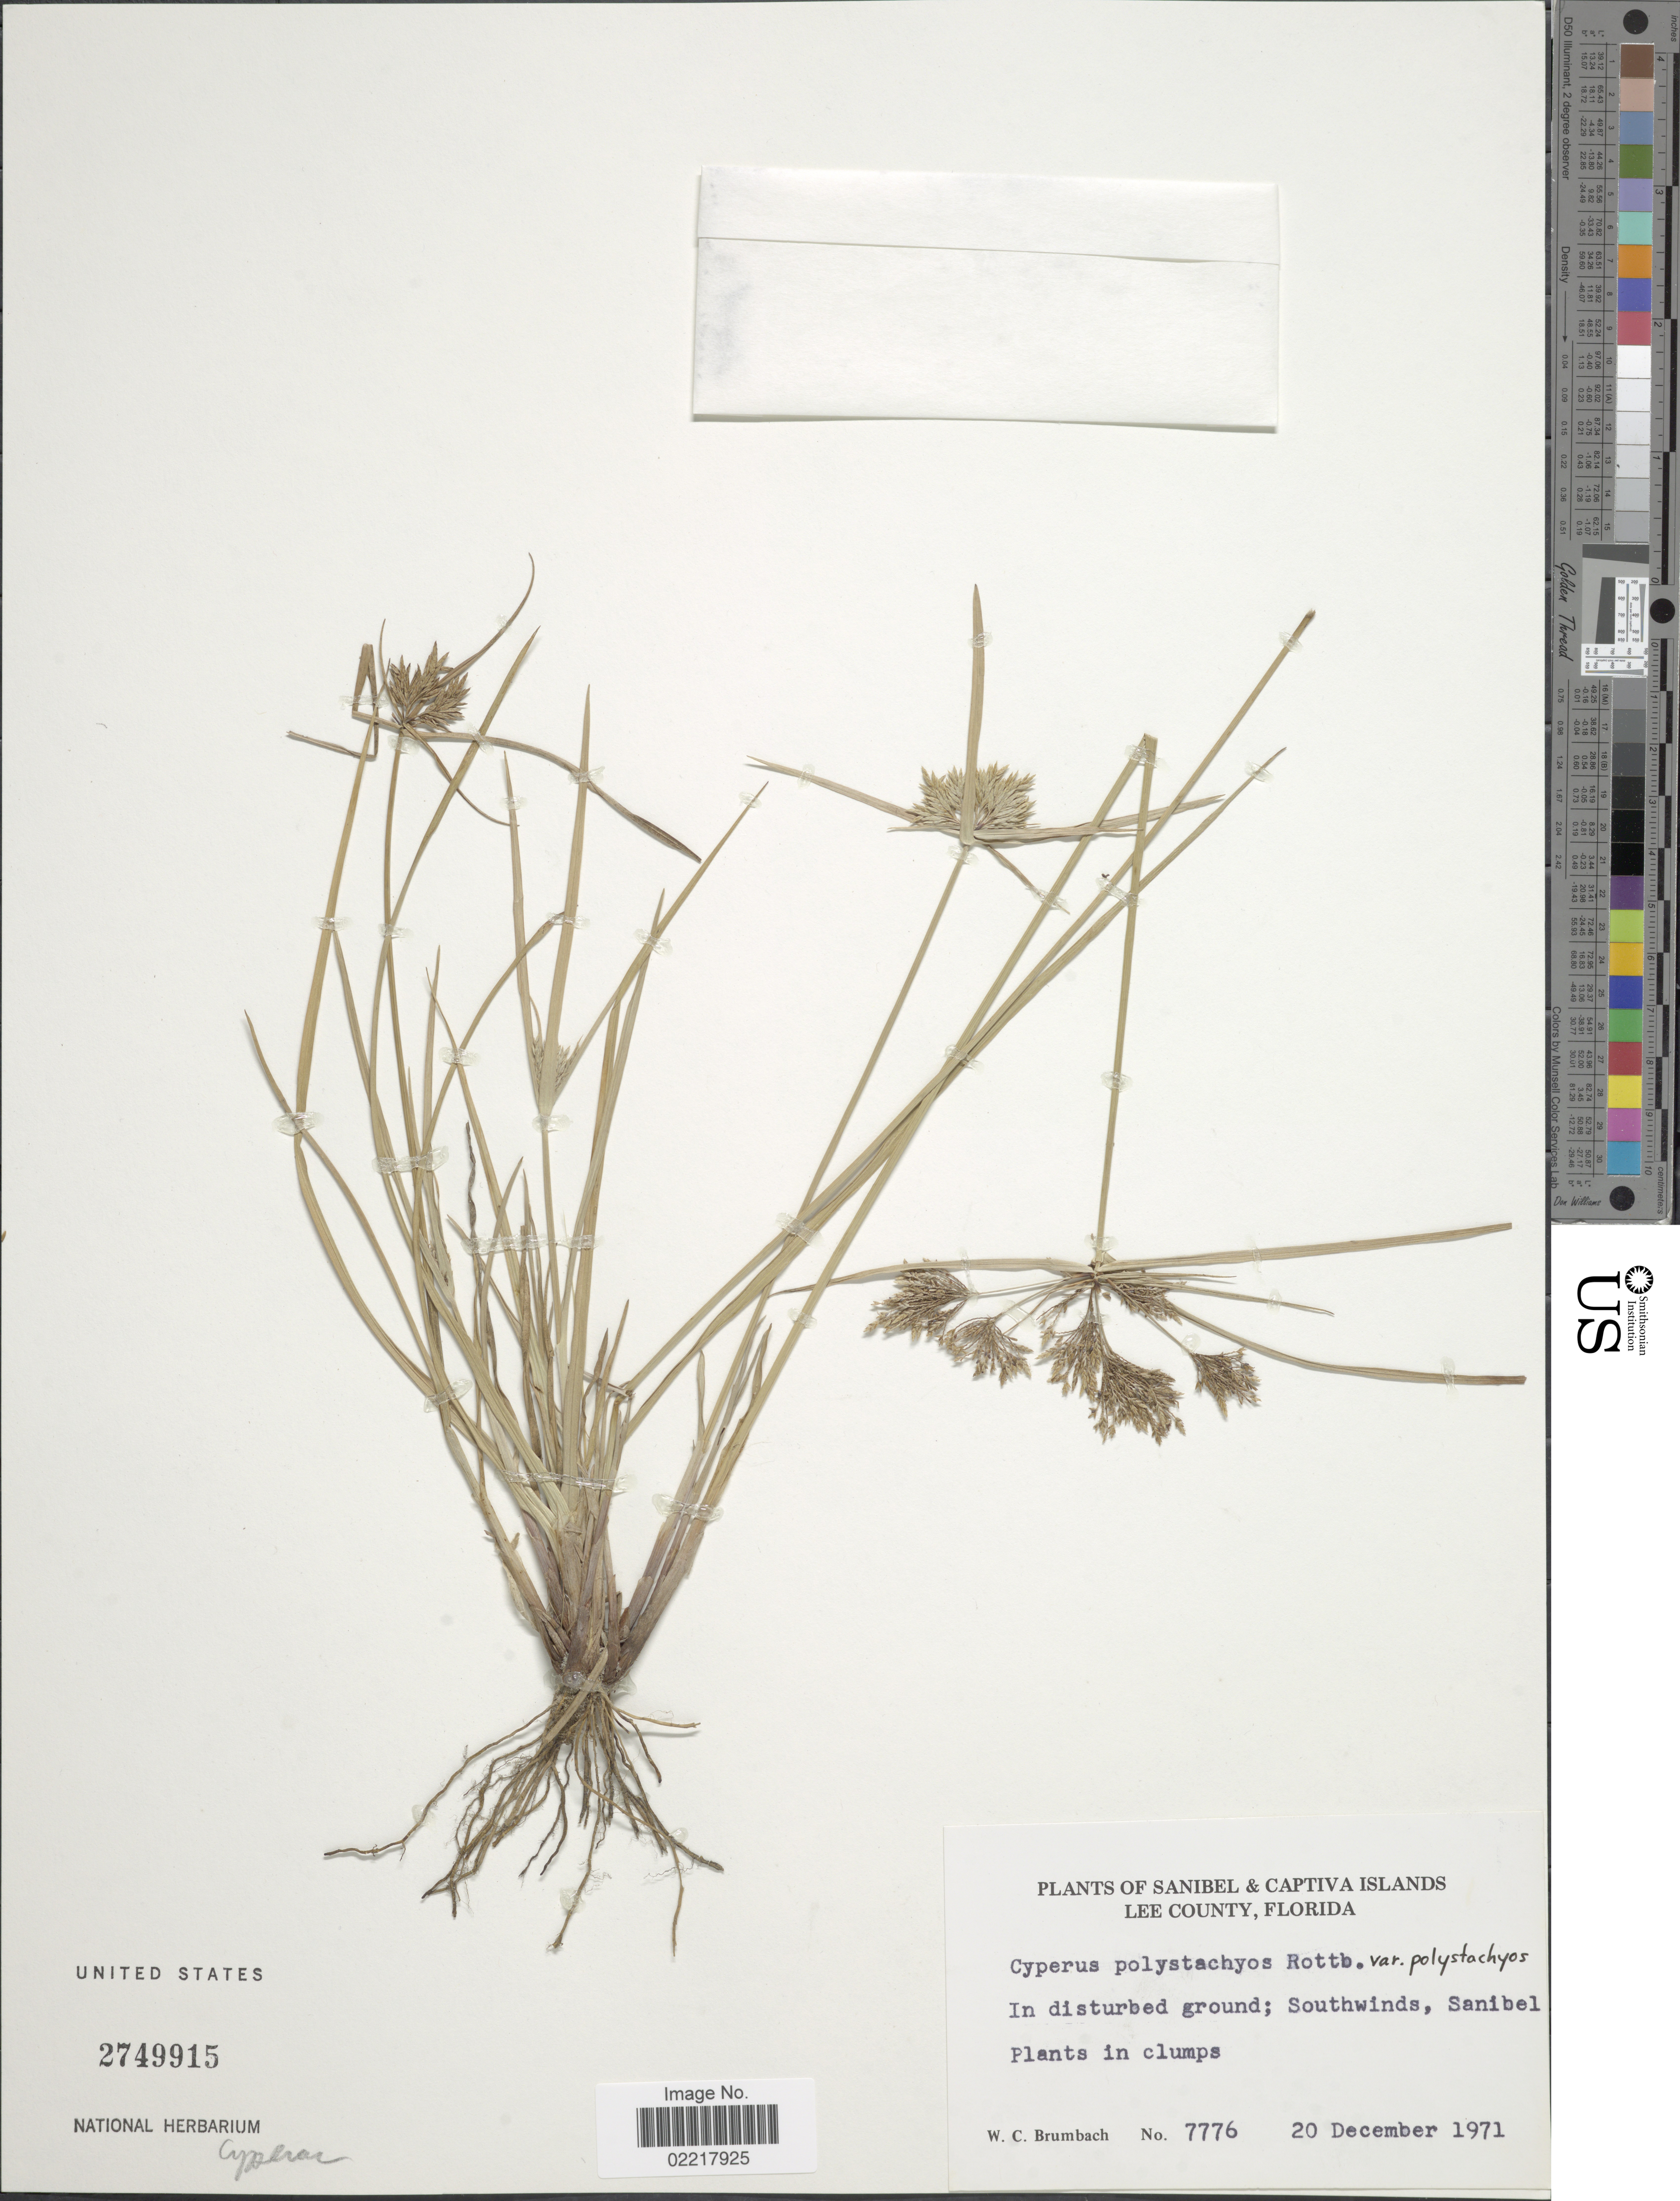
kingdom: Plantae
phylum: Tracheophyta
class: Liliopsida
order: Poales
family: Cyperaceae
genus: Cyperus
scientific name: Cyperus polystachyos var. polystachyos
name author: Rottb.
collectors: W. C. Brumbach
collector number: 7776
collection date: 1971-12-20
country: United States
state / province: Florida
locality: Sanibel & Captiva Islands, Lee County, In disturbed ground; Southwinds, Sanibel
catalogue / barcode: US 2749915